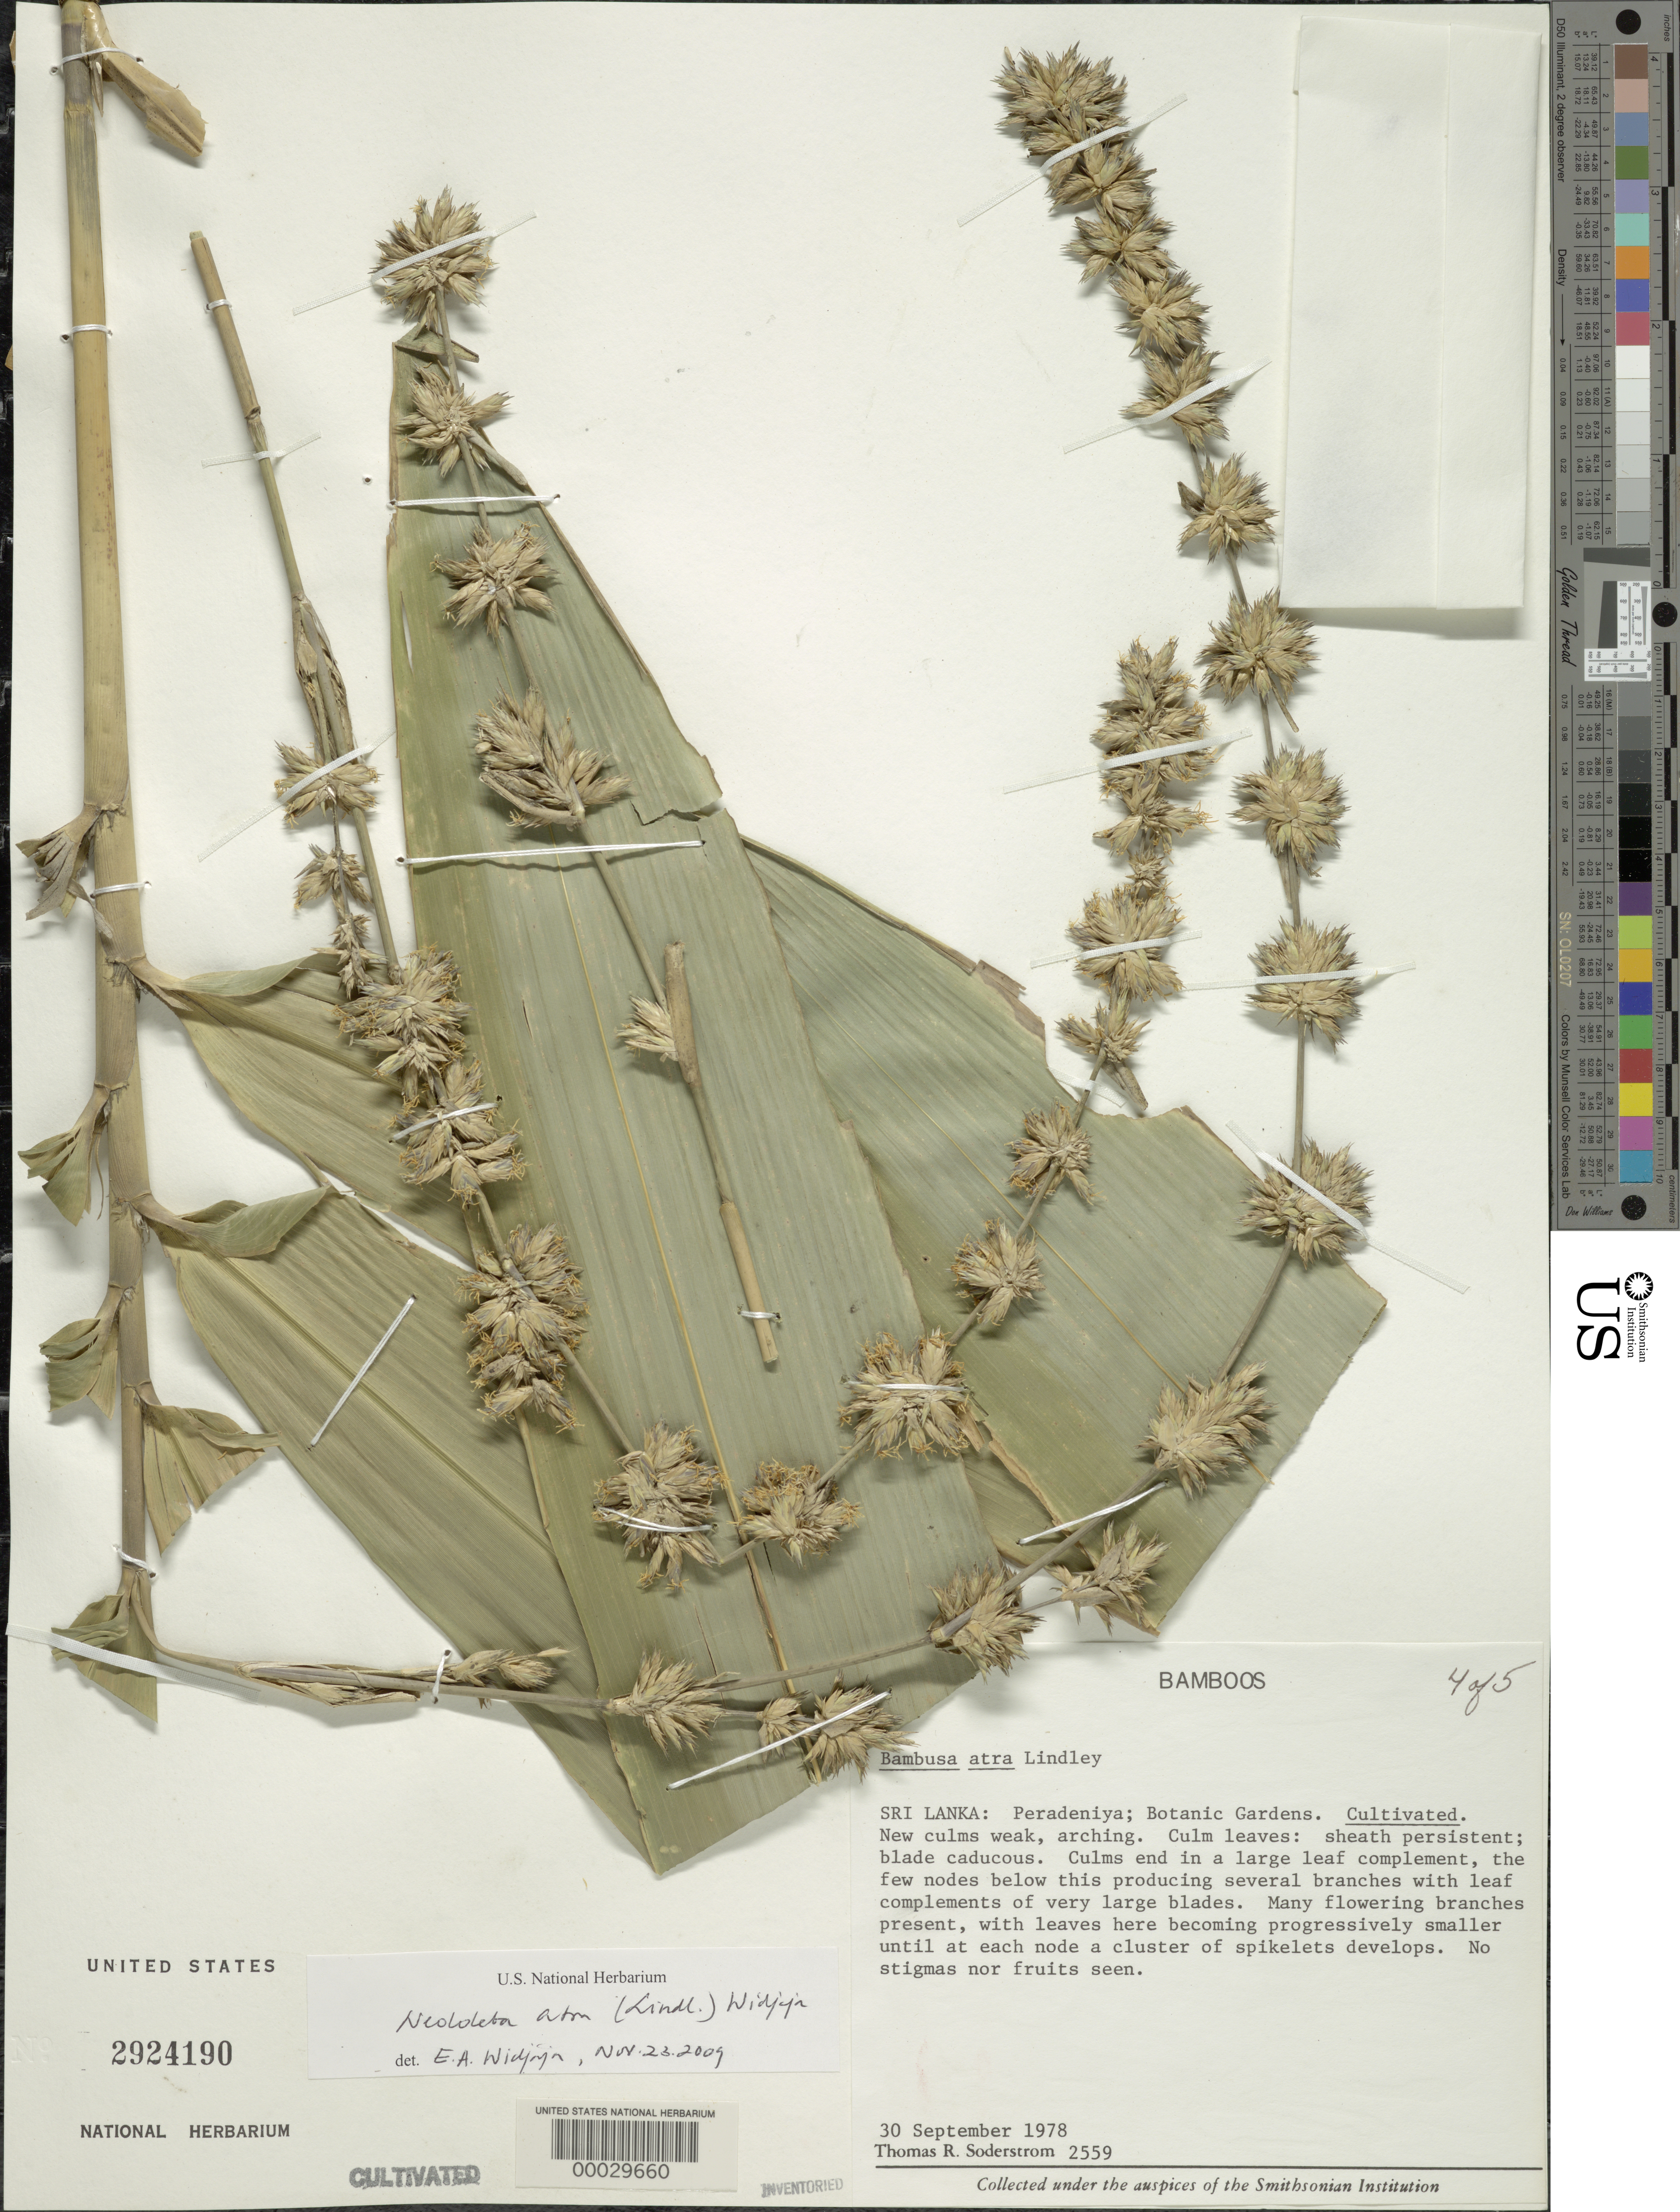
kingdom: Plantae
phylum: Tracheophyta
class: Liliopsida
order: Poales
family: Poaceae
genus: Neololeba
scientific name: Neololeba atra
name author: (Lindl.) Widjaja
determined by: Widjaja, E. A.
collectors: T. R. Soderstrom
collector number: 2559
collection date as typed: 30 Sep 1978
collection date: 1978-09-30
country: Sri Lanka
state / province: Central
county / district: Kandy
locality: Peradeniya; Botanic Gardens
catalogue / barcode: US 2924190